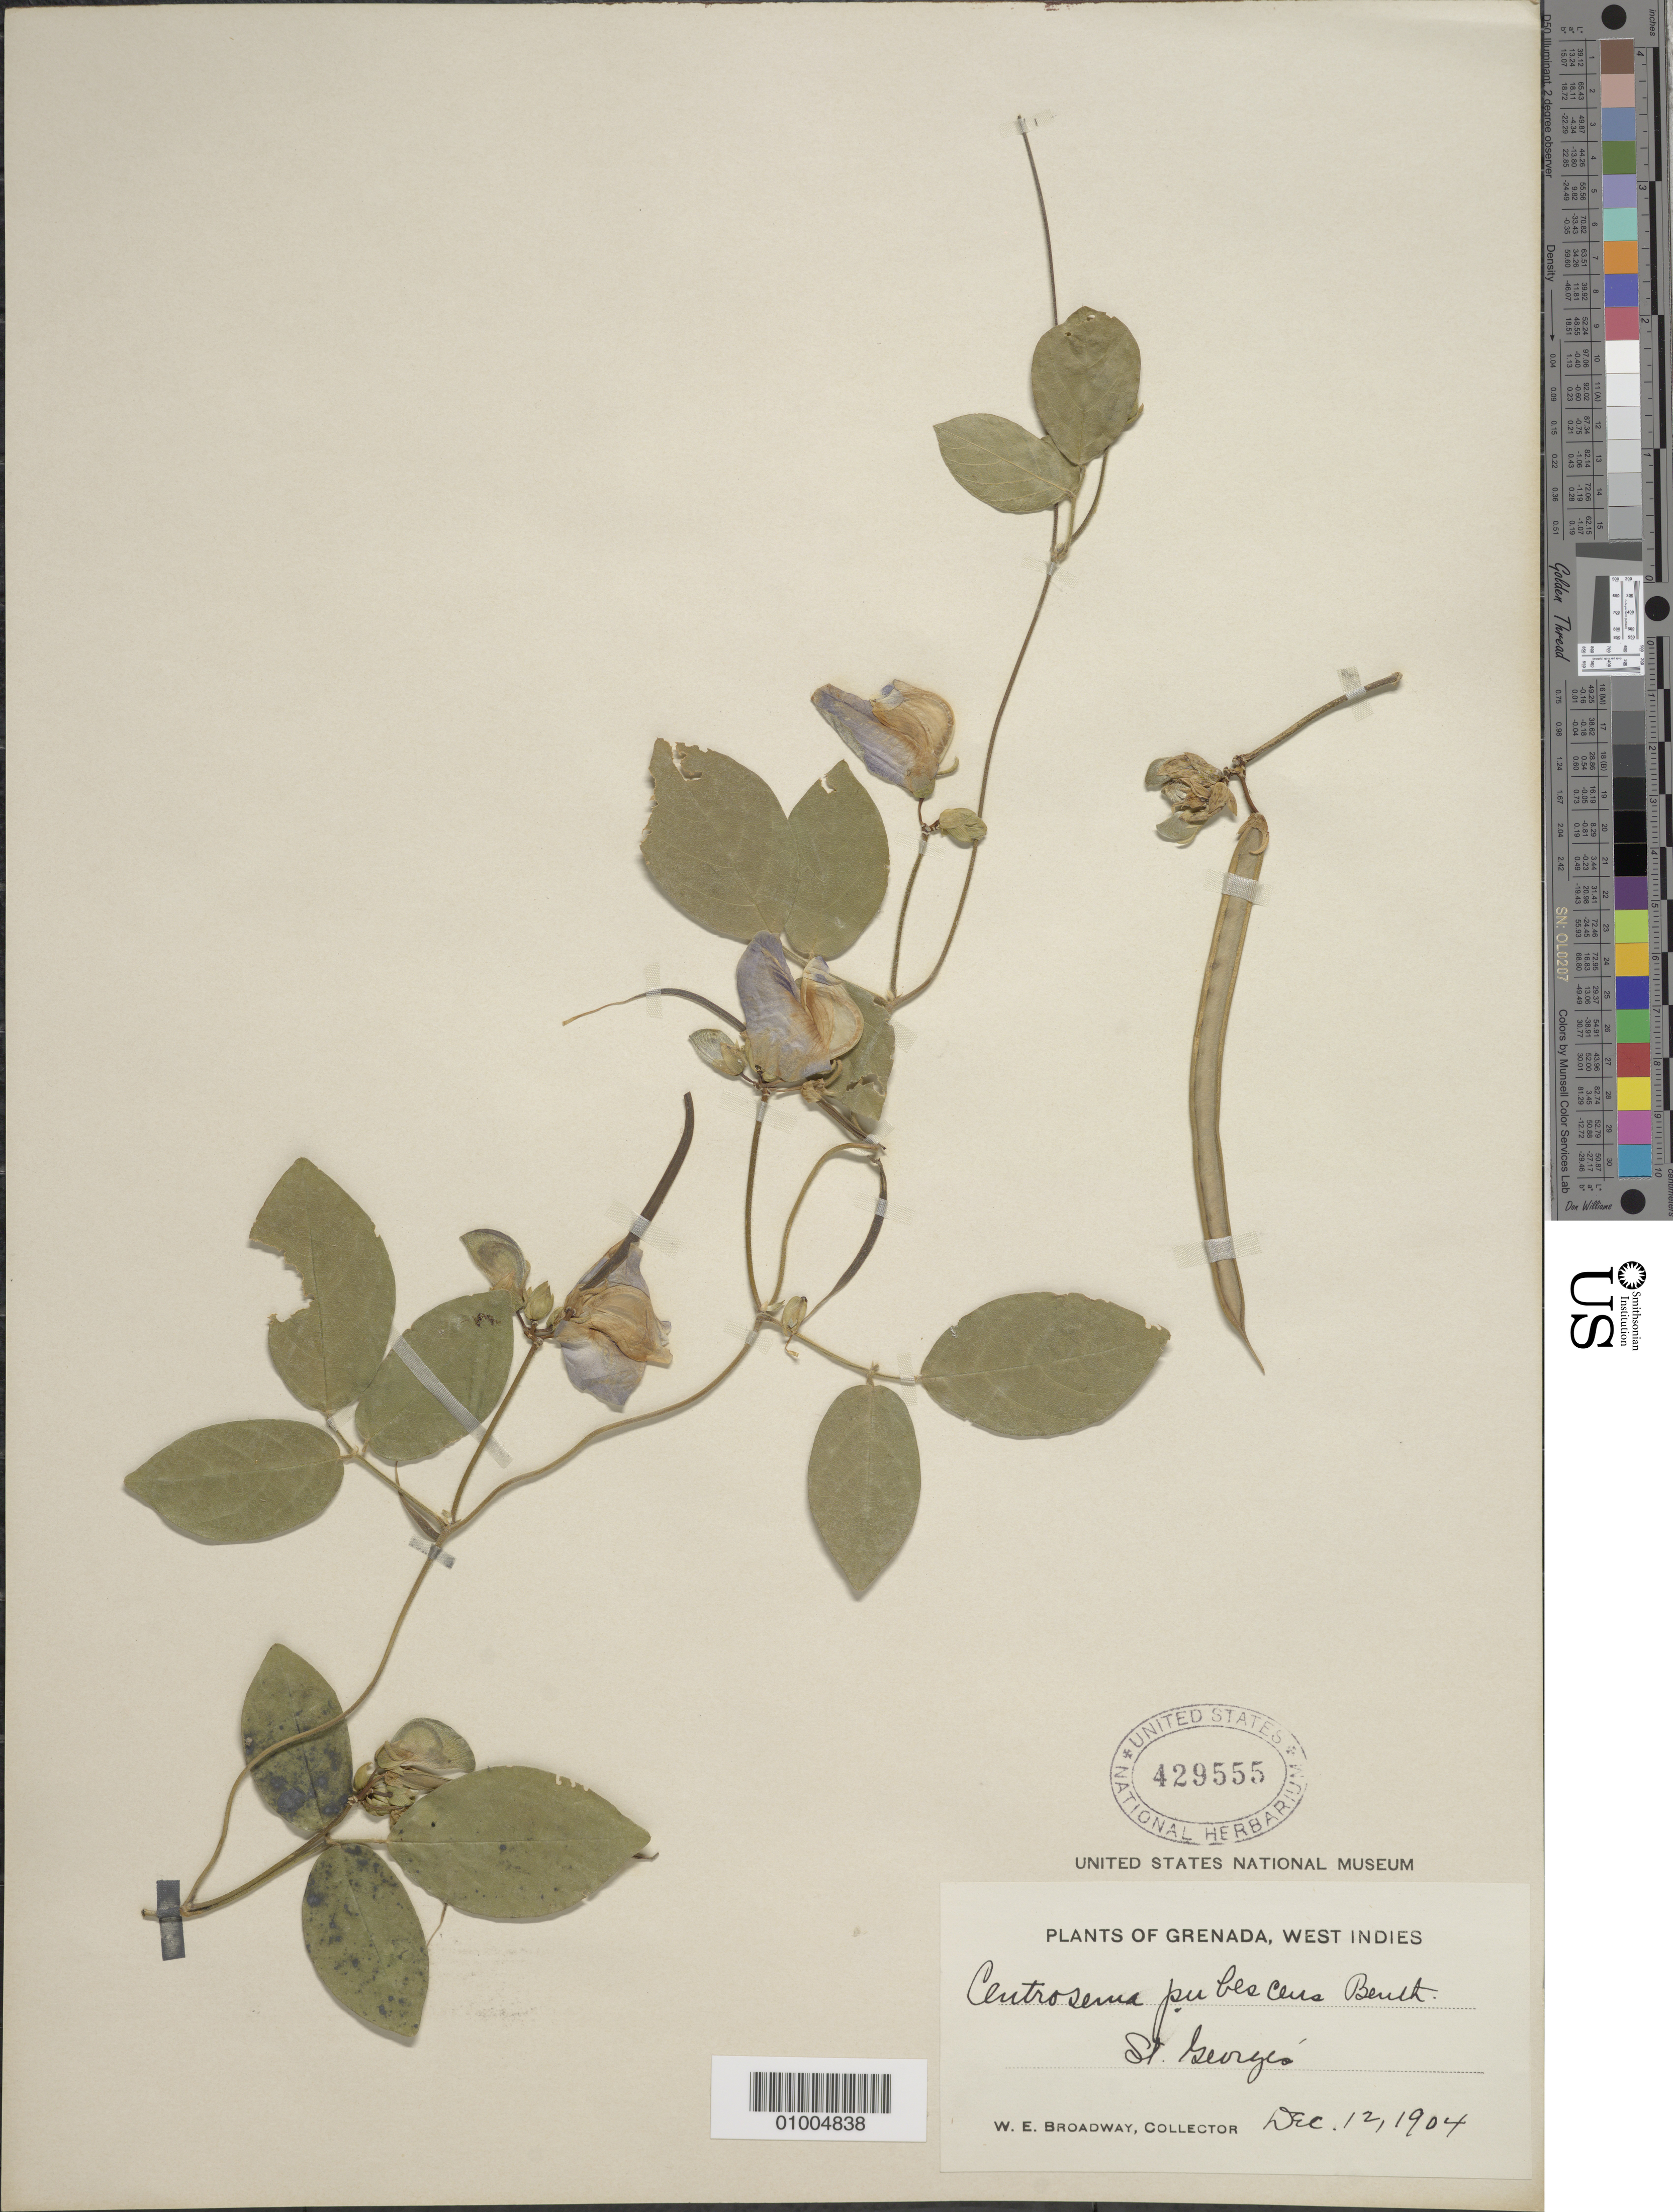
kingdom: Plantae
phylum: Tracheophyta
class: Magnoliopsida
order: Fabales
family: Fabaceae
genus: Centrosema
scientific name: Centrosema pubescens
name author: Benth.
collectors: W. E. Broadway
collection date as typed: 12 Dec 1904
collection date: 1904-12-12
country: Grenada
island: Grenada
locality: St. George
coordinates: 0 N, 0 E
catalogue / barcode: US 429555